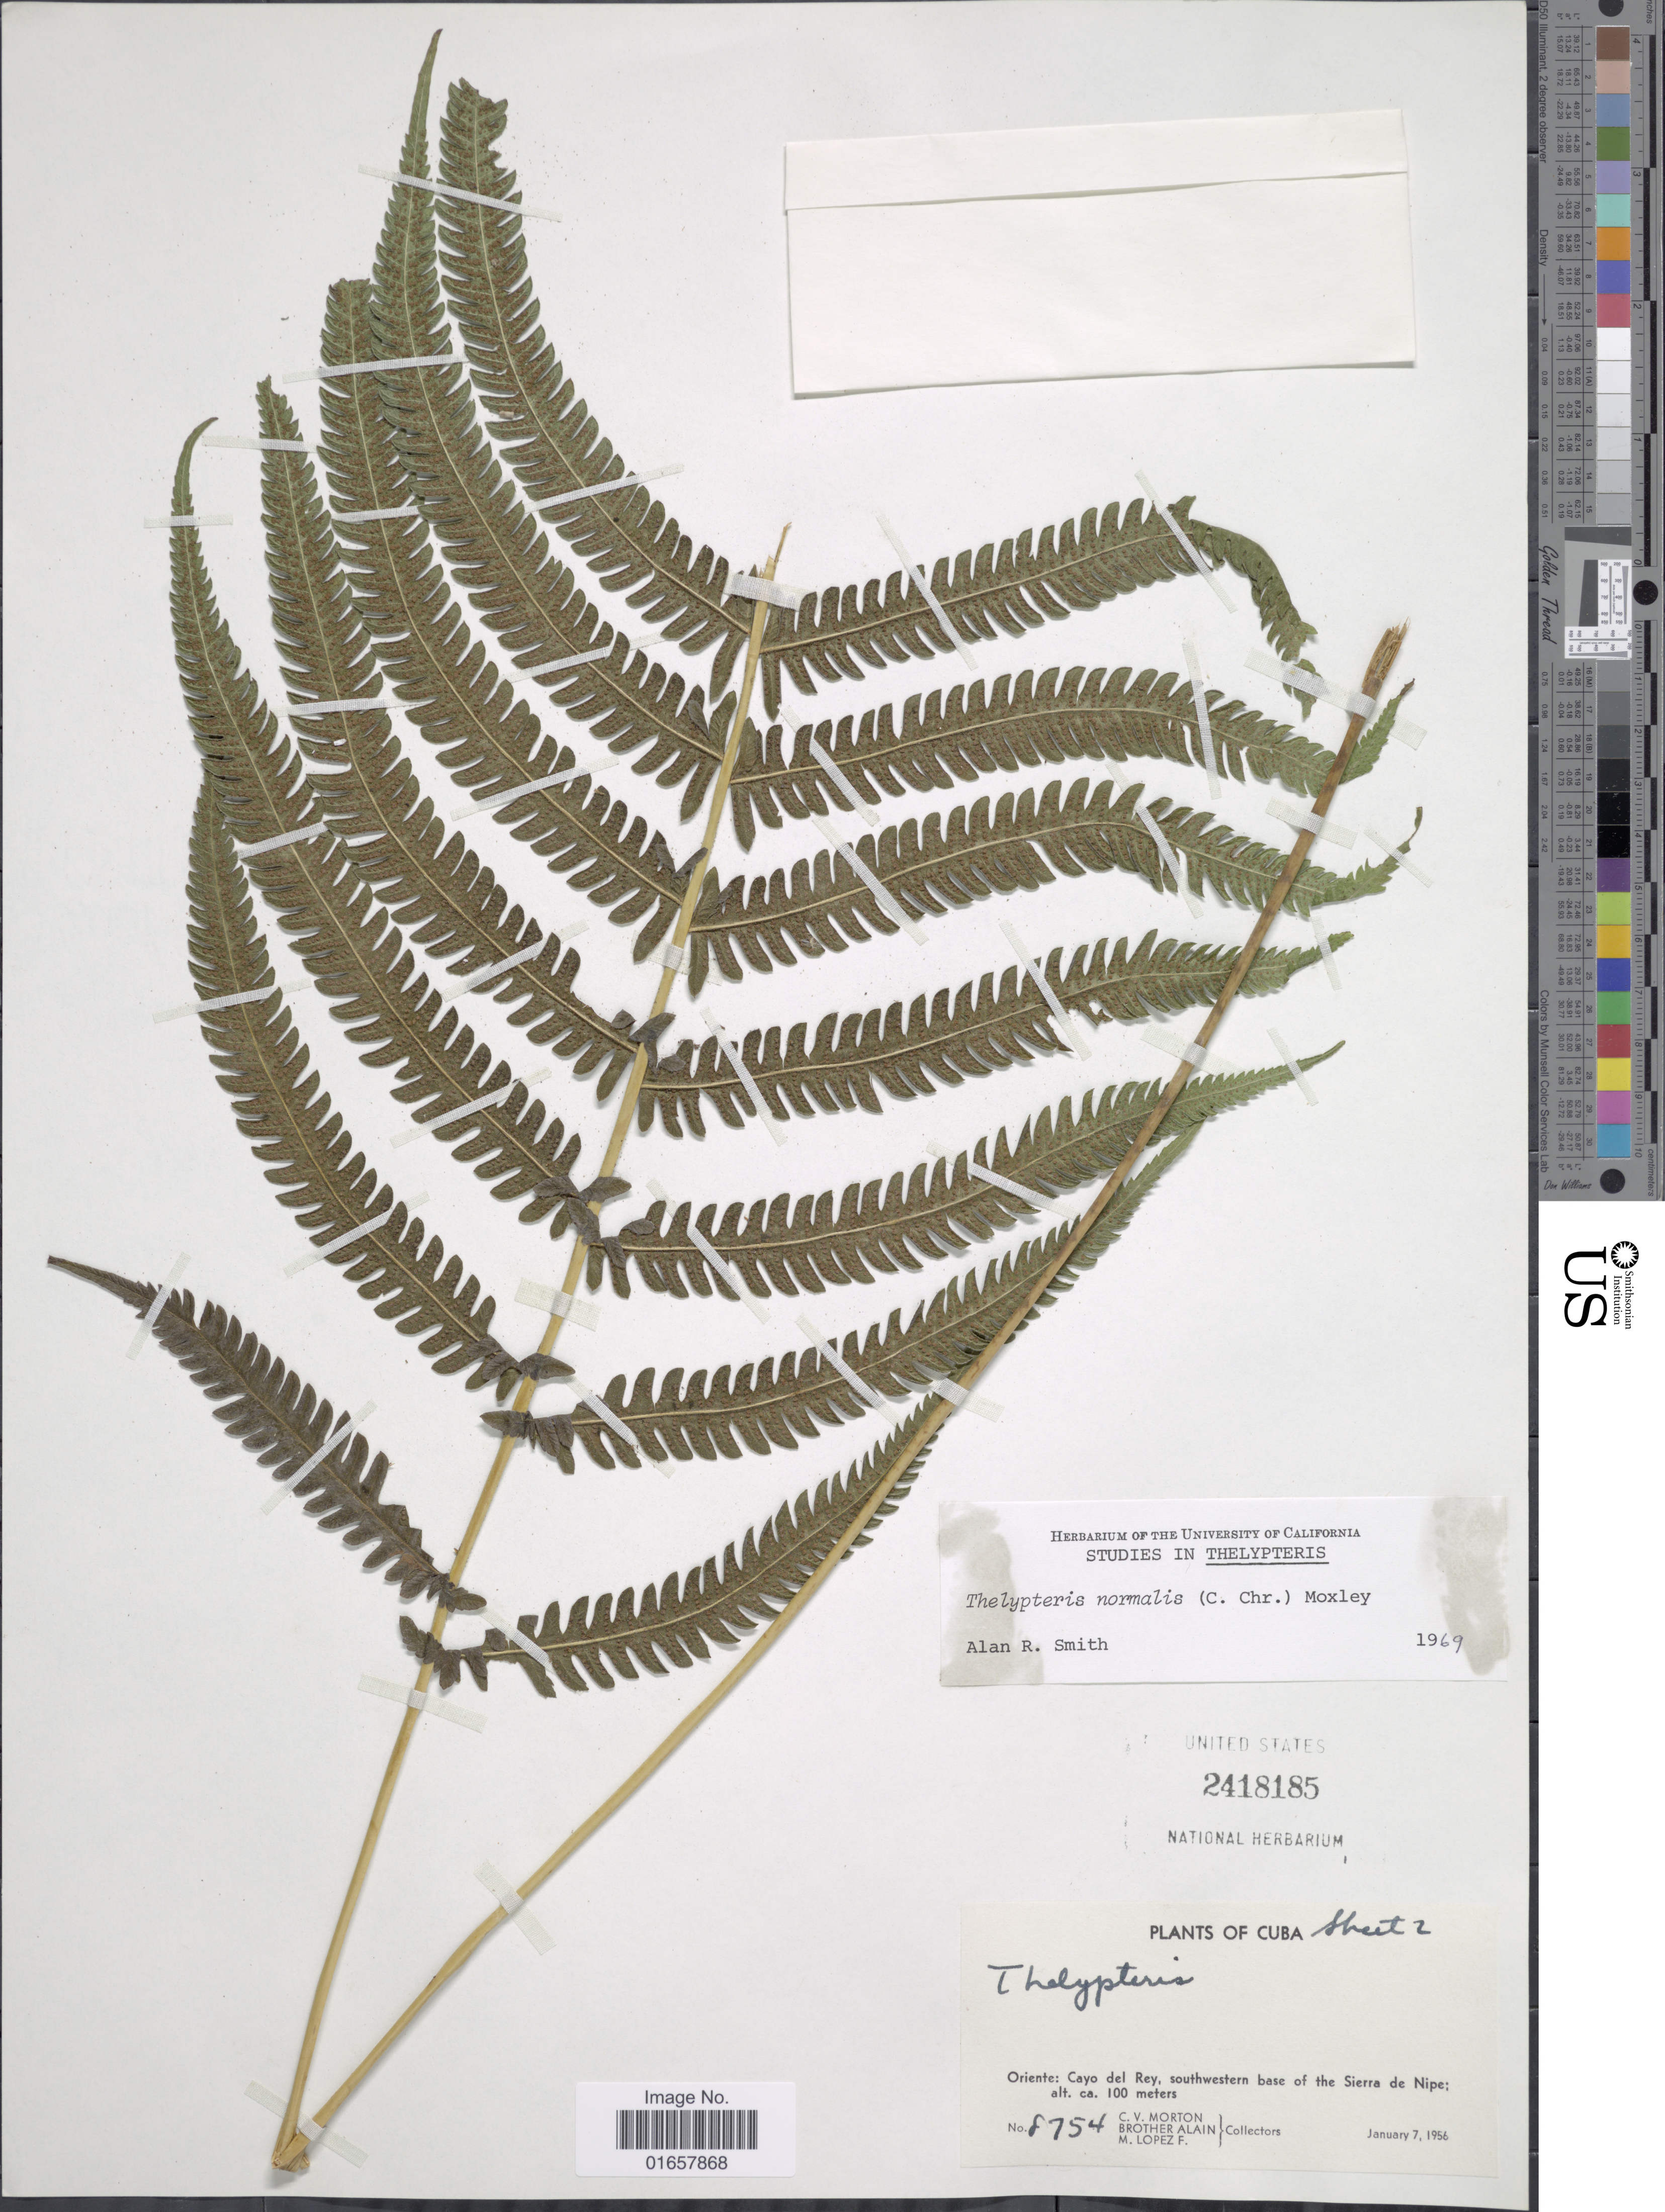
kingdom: Plantae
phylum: Tracheophyta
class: Polypodiopsida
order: Polypodiales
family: Thelypteridaceae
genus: Christella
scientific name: Christella kunthii comb. ined.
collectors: C. V. Morton, Bro. Alain - DO NOT USE & M. Lopéz-F.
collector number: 8754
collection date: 1956-01-07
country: Cuba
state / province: Oriente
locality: Cuba, Cayo del Rey, southwestern base of the Sierra de Nipe.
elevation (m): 100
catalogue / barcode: US 2418185